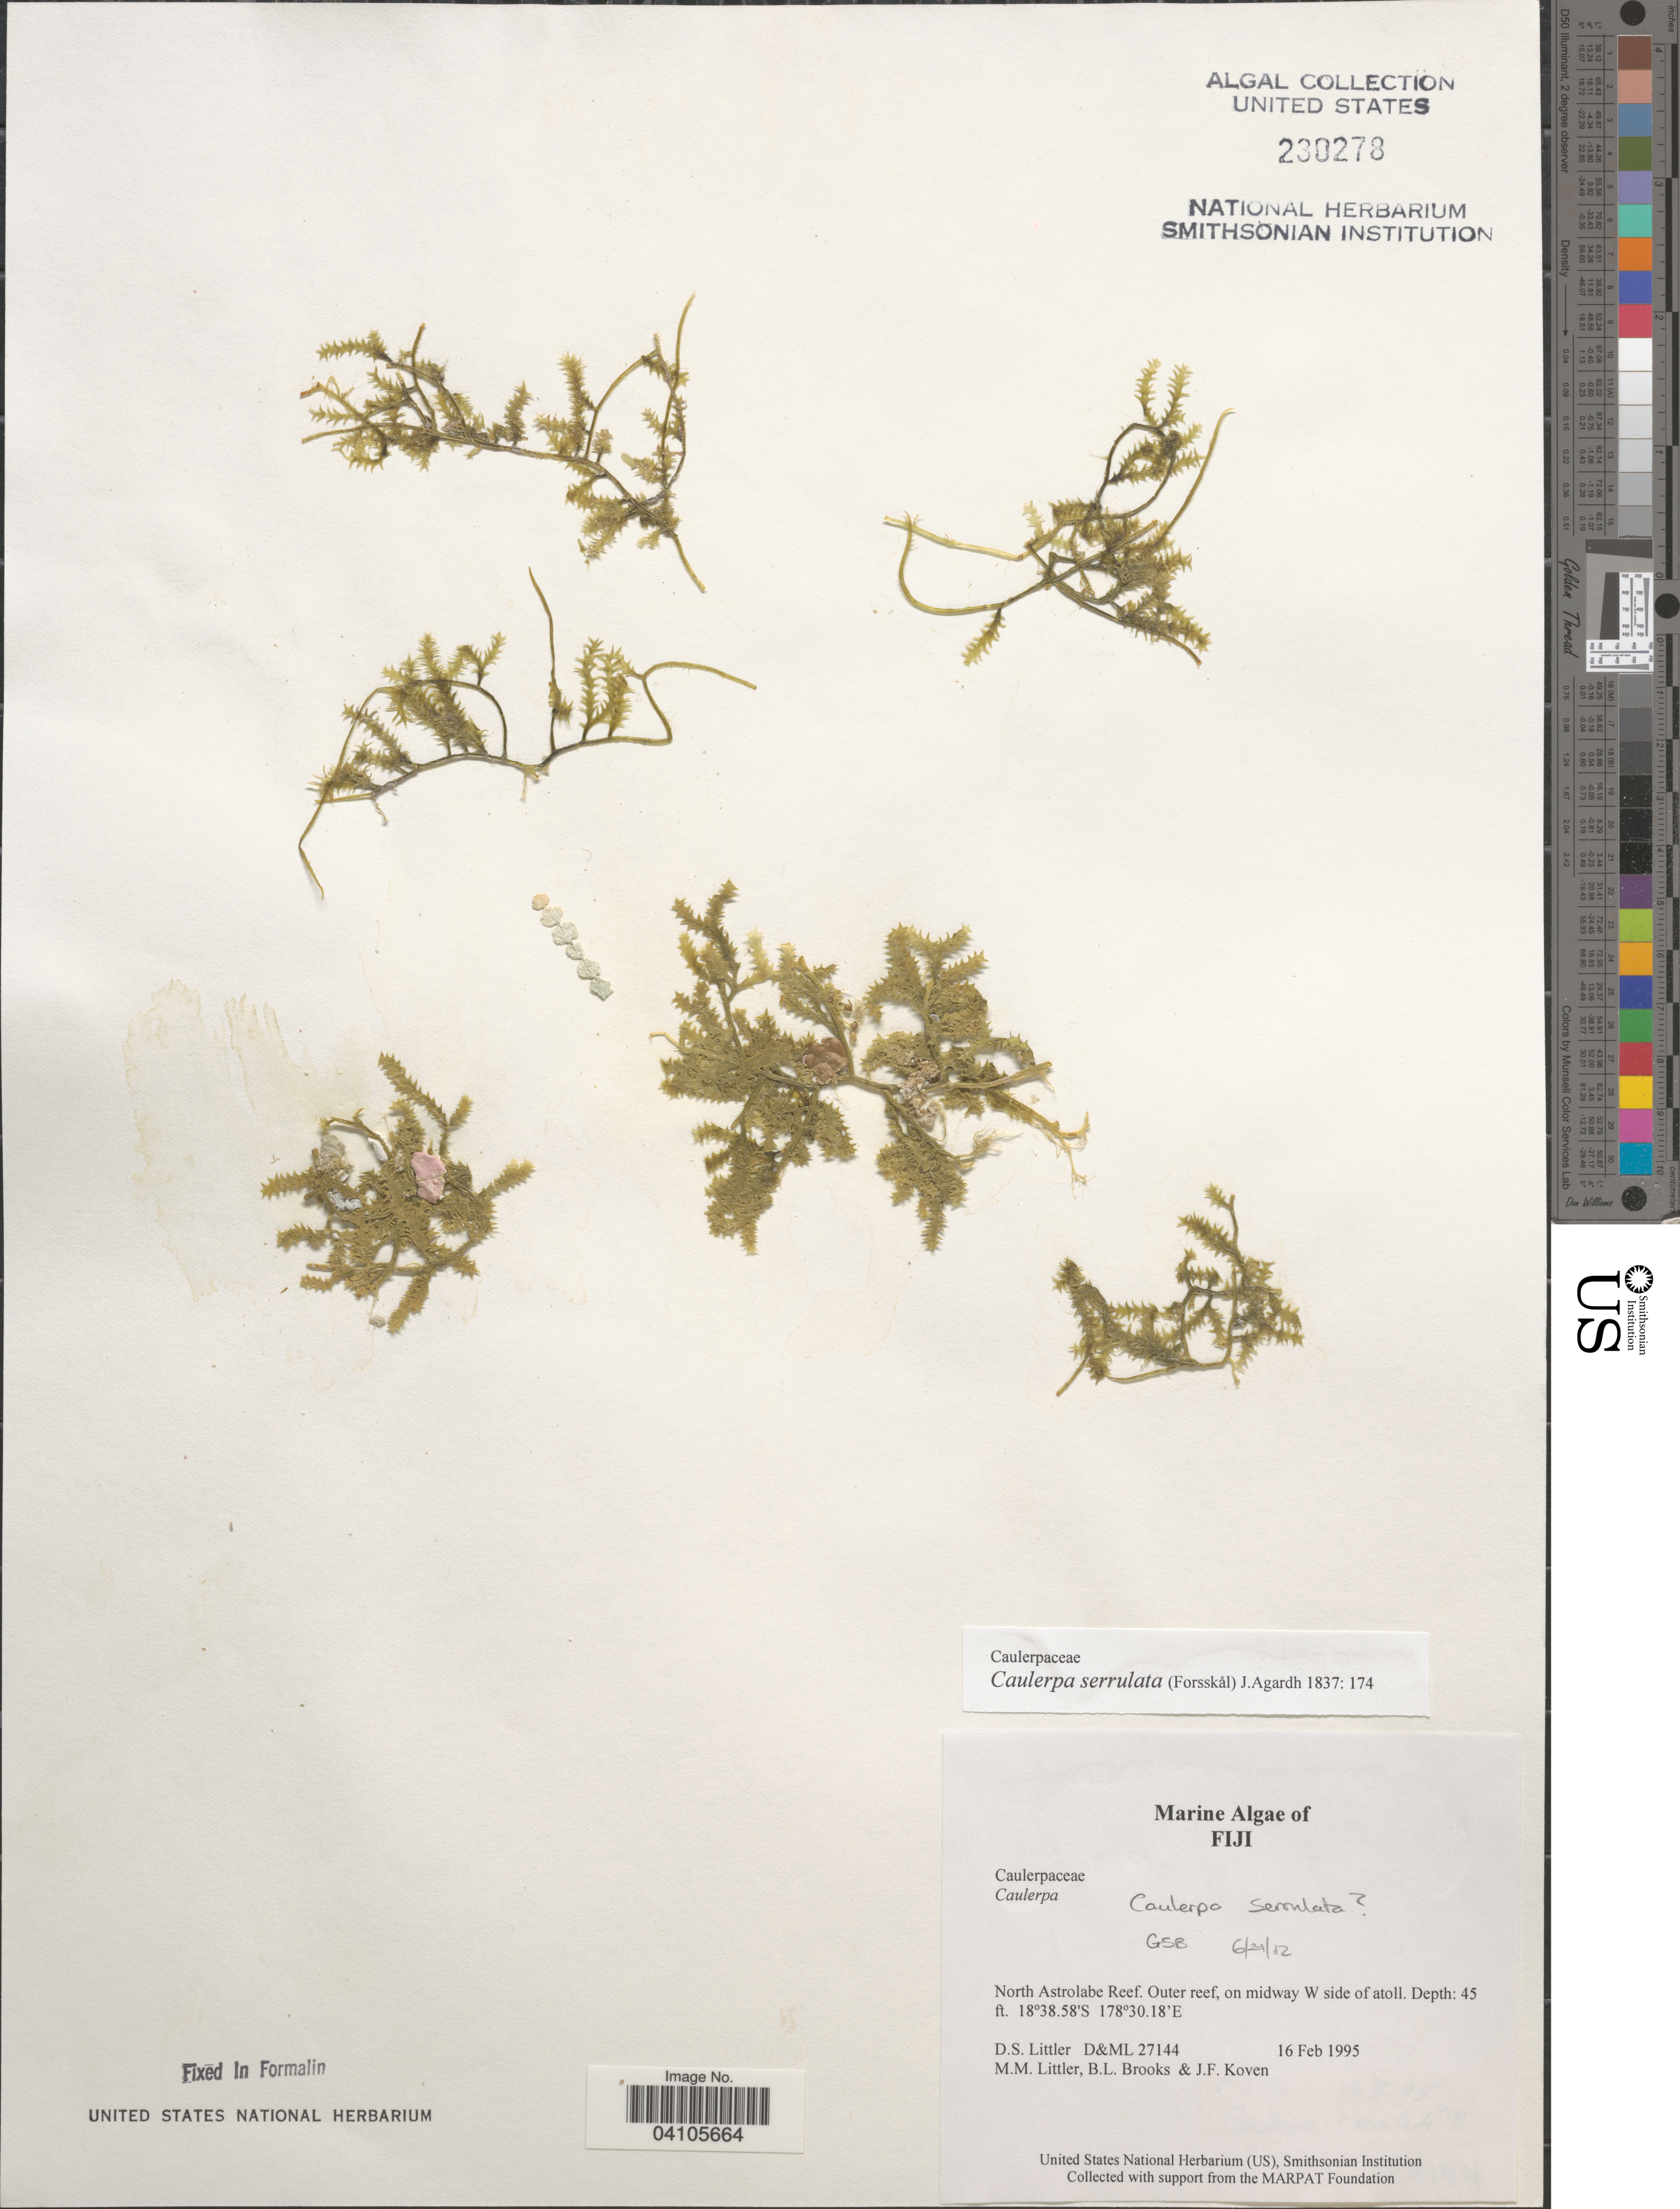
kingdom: Plantae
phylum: Chlorophyta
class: Ulvophyceae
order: Bryopsidales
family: Caulerpaceae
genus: Caulerpa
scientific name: Caulerpa serrulata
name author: (Forssk.) J. Agardh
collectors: D. S. Littler, B. Brooks & J. Koven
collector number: D&ML 27114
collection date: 1995-02-16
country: Fiji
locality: North Astrolabe Reef. Outer reef, on midway W side of atoll.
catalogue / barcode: US 230278